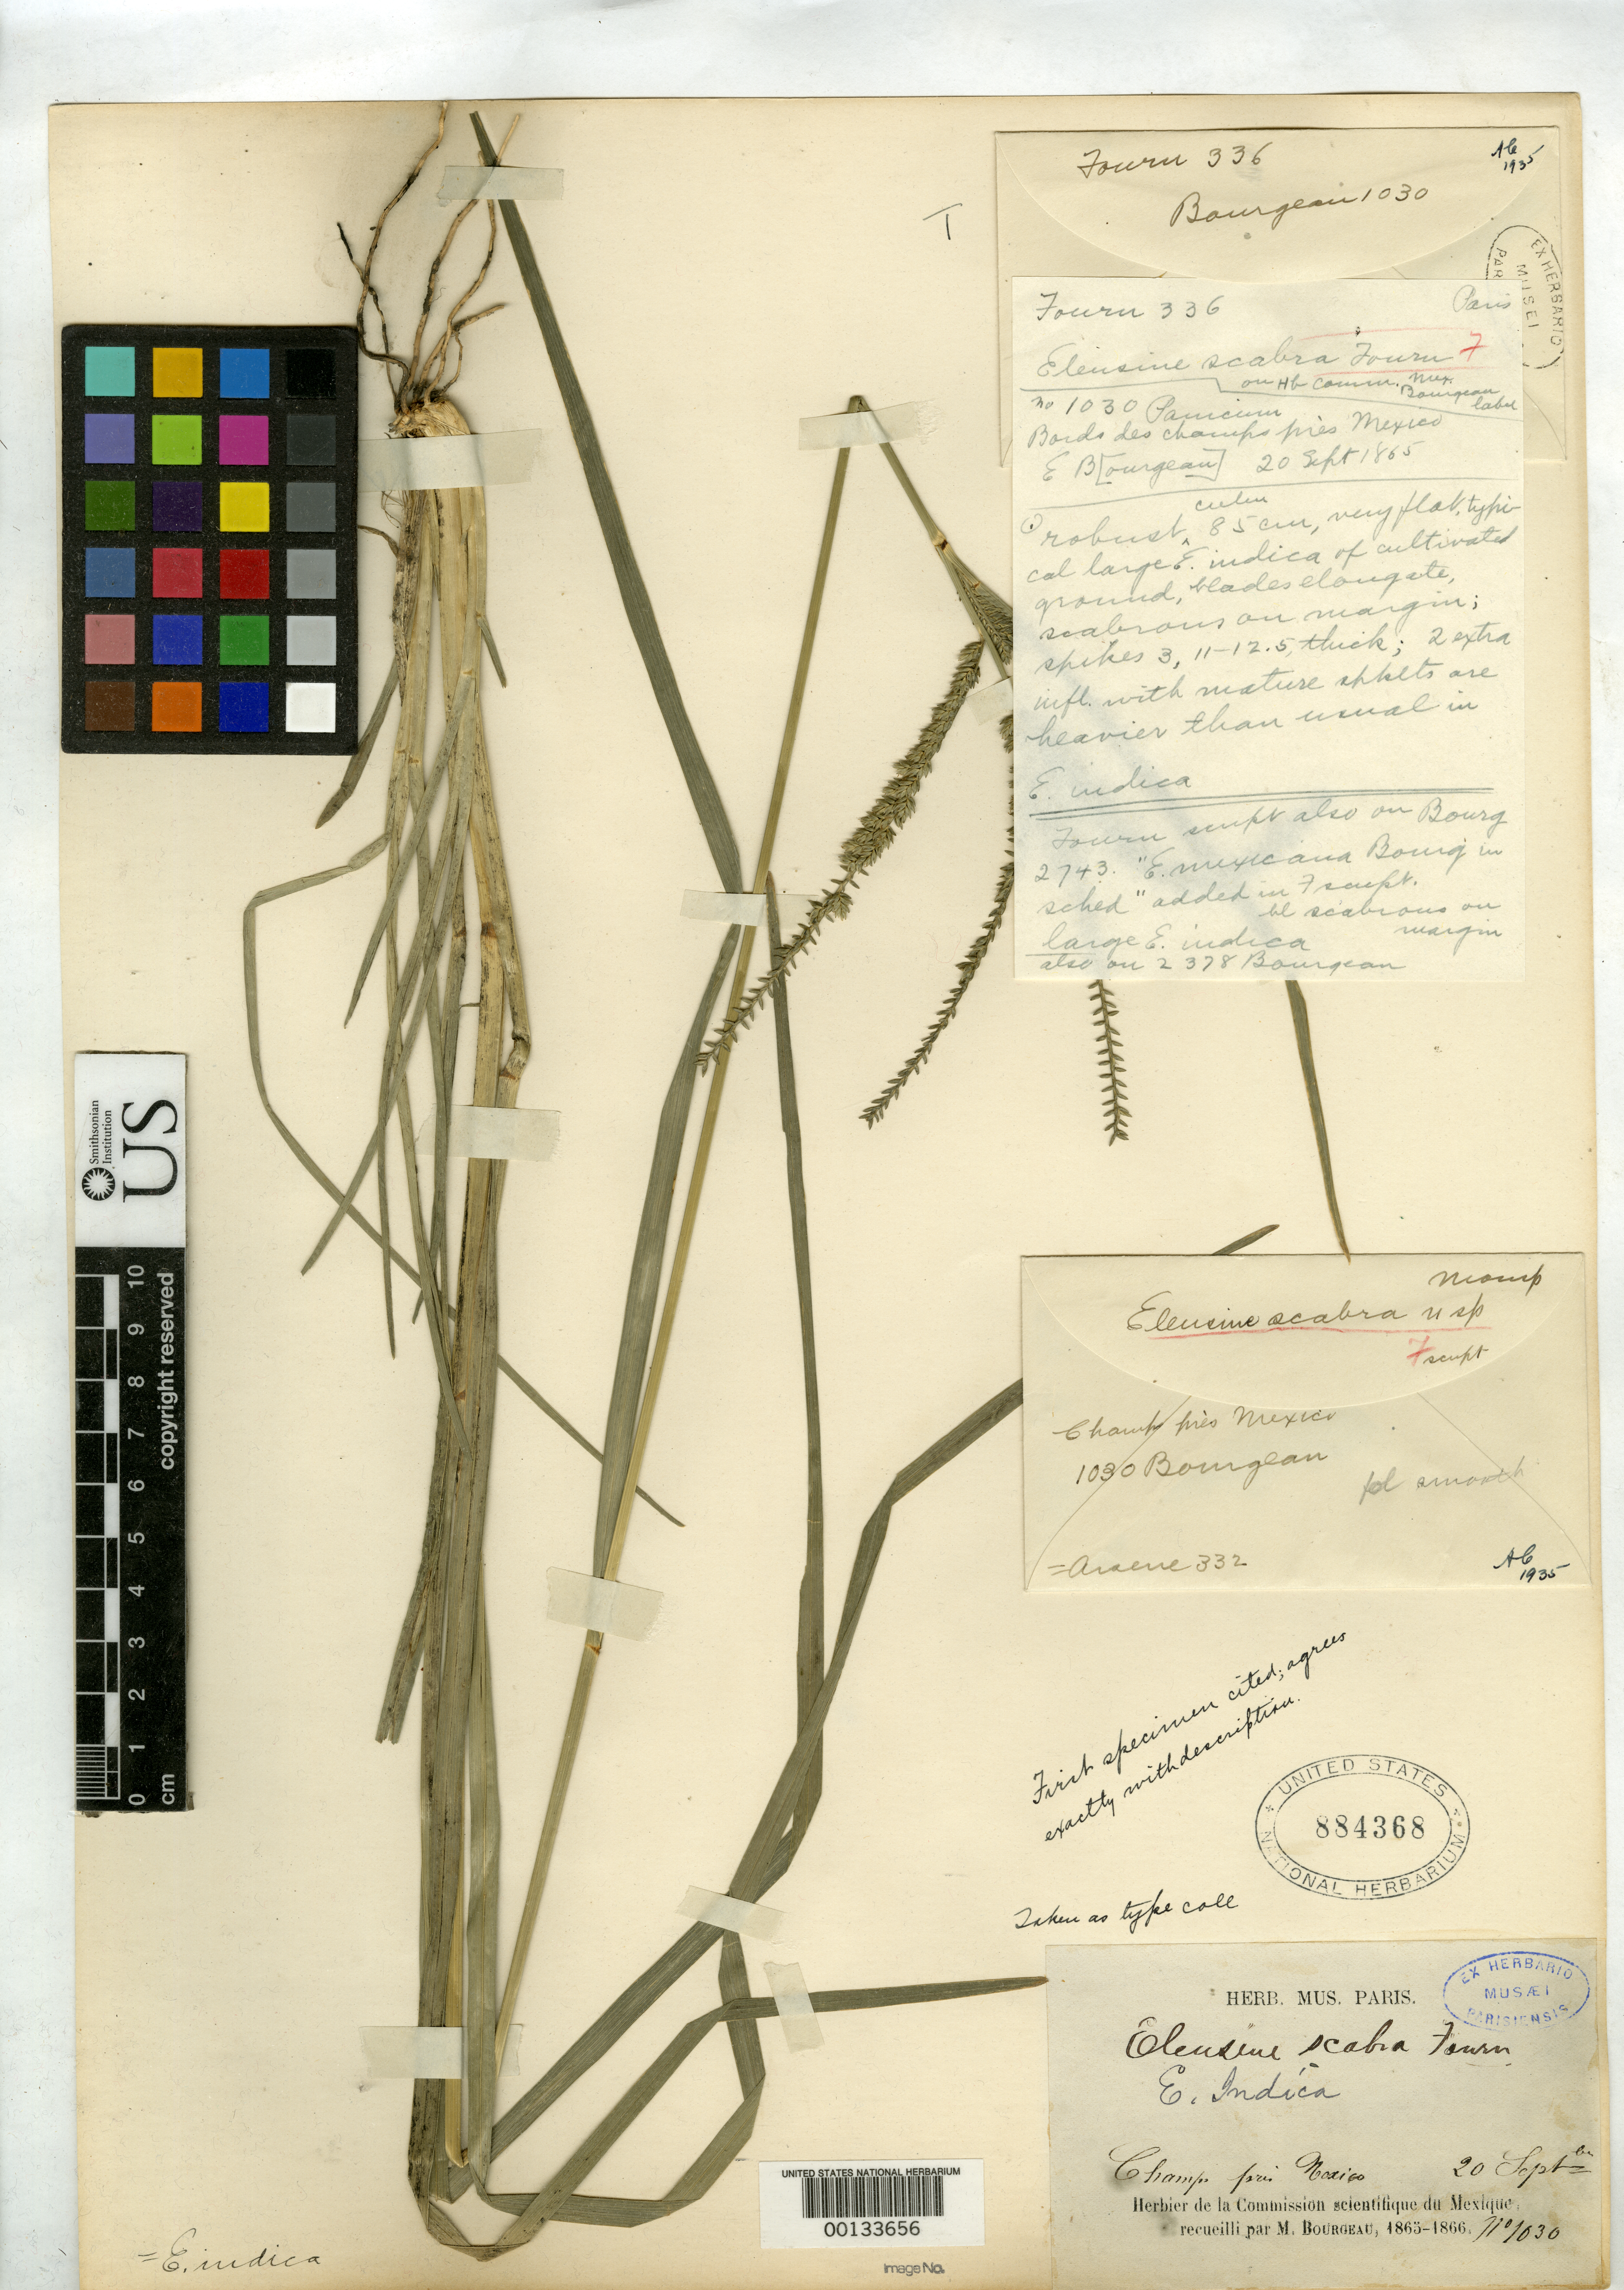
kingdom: Plantae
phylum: Tracheophyta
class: Liliopsida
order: Poales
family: Poaceae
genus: Eleusine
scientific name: Eleusine scabra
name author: E. Fourn.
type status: Syntype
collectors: E. Bourgeau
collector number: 1030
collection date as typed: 20 Sep 1865 to -- --- 1866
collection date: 1865-09-20/1866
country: Mexico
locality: E of Monserrat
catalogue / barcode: US 884368